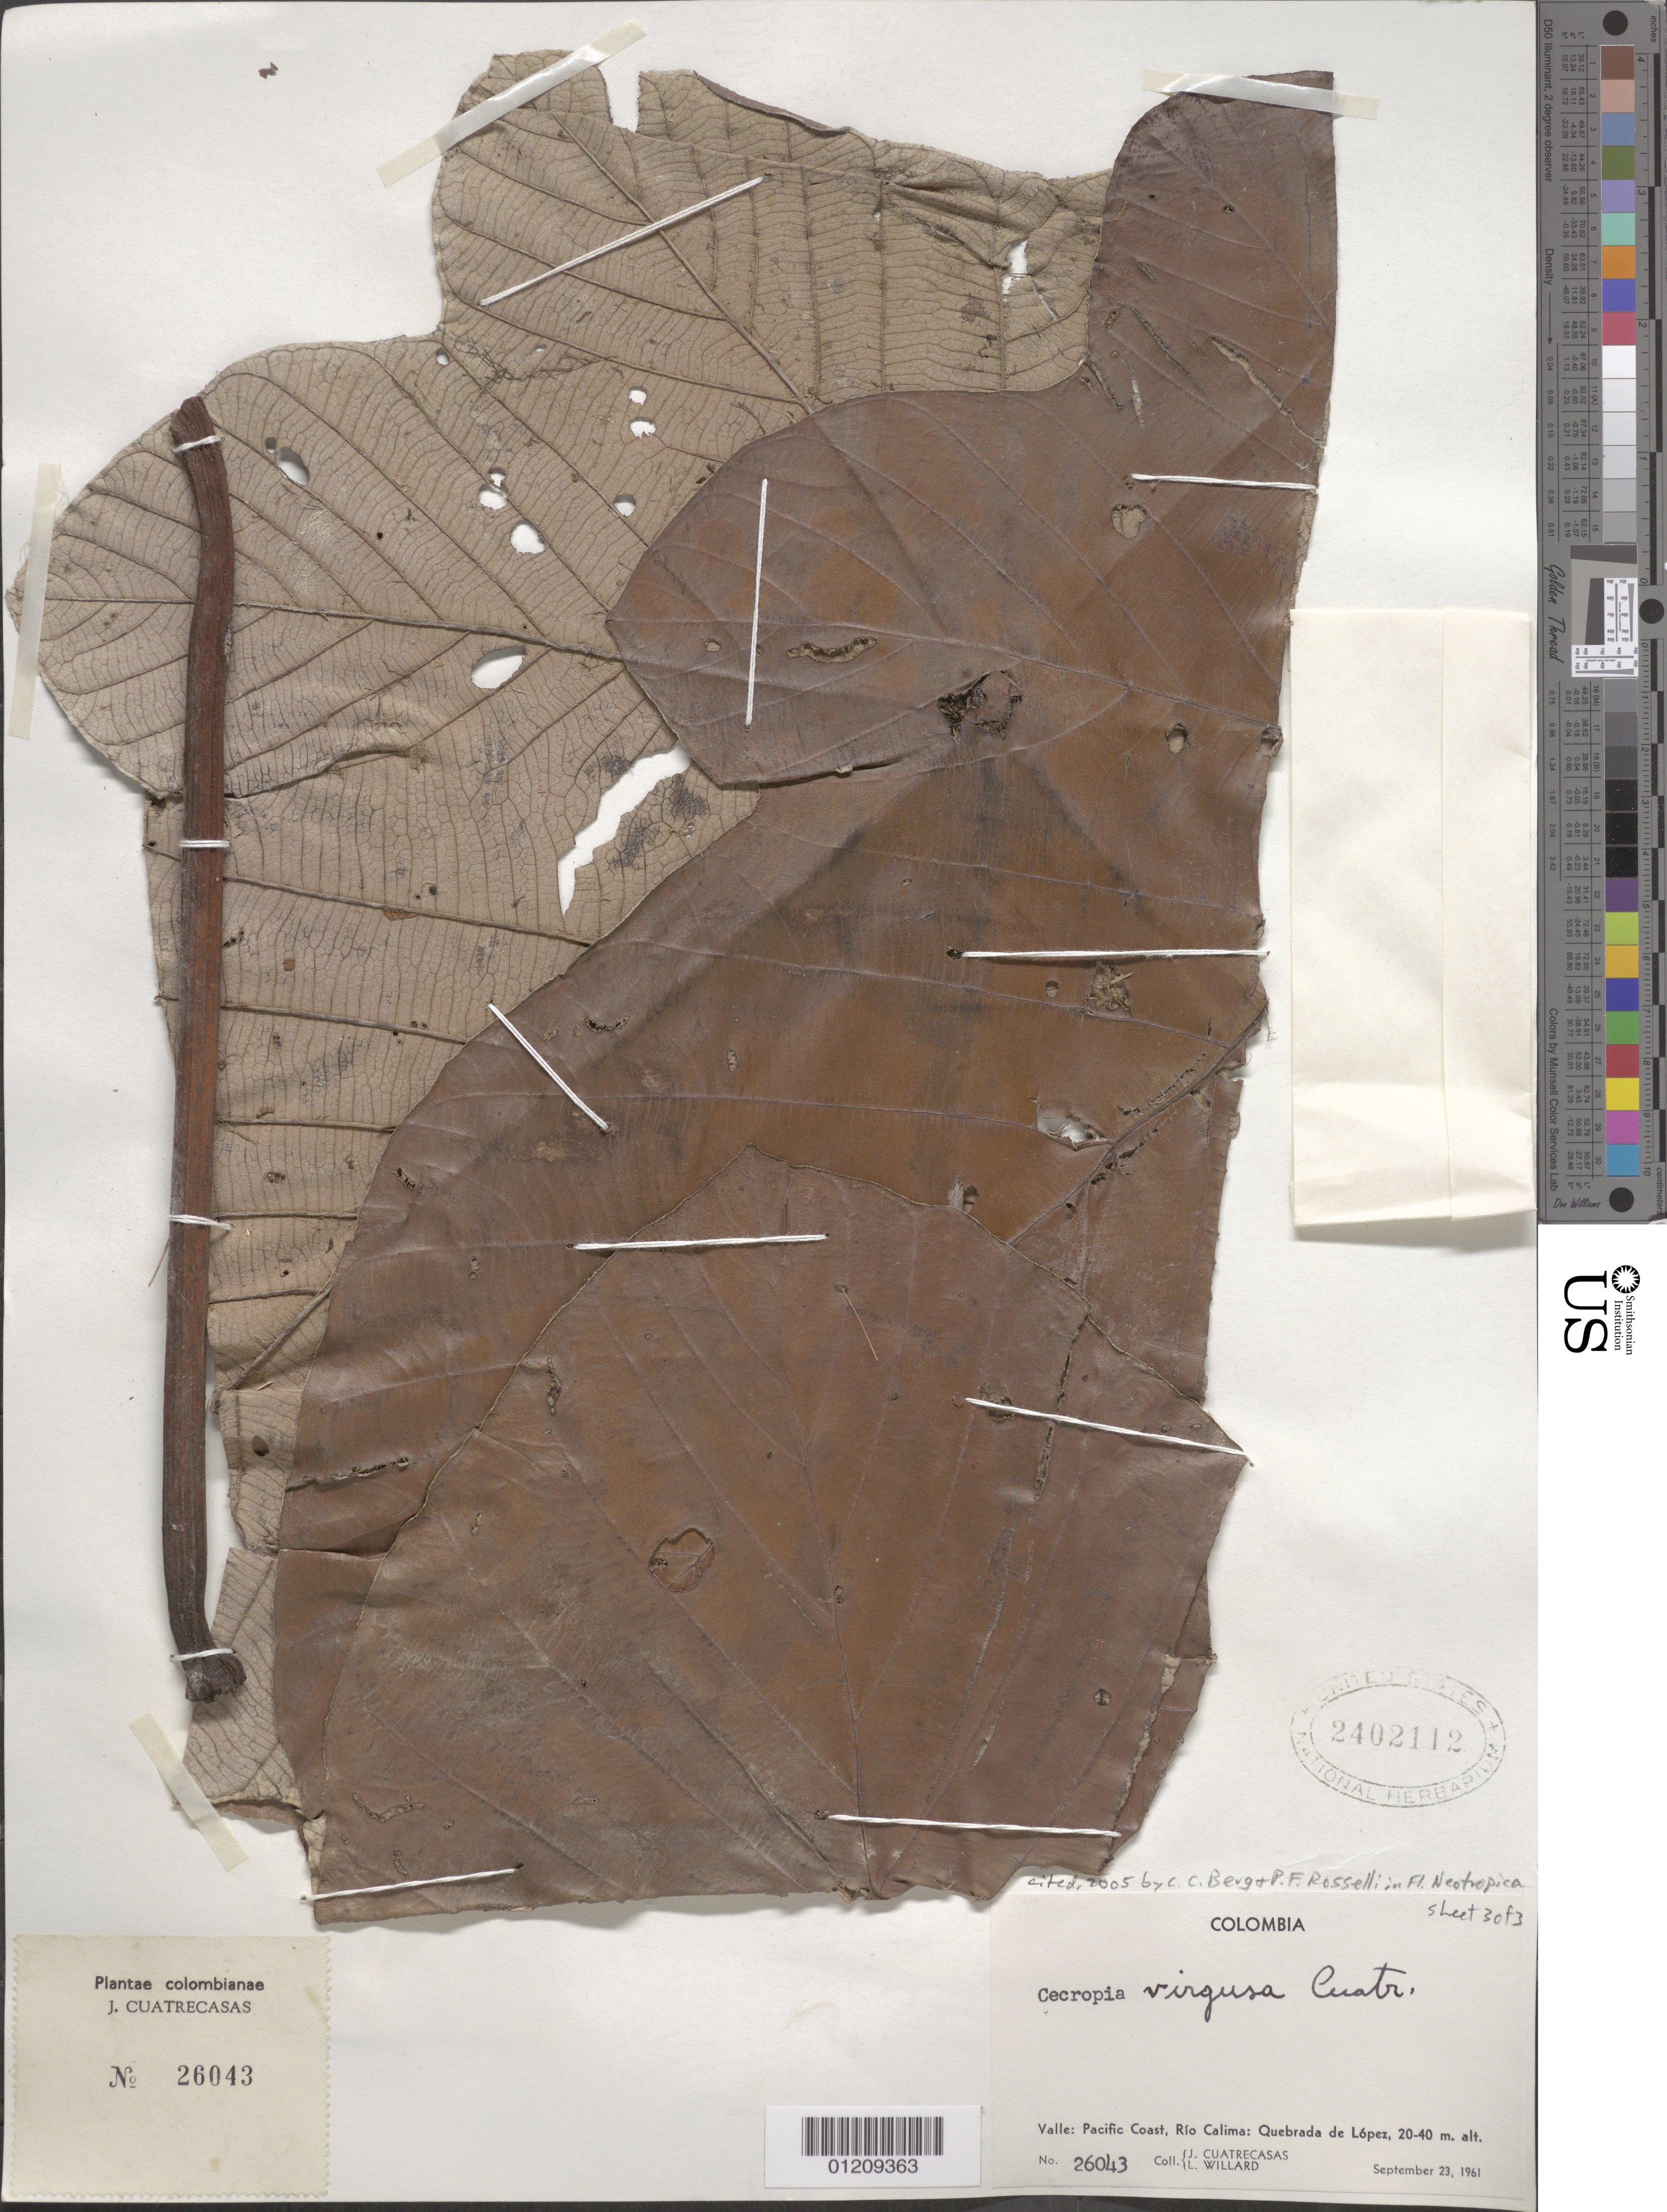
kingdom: Plantae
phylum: Tracheophyta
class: Magnoliopsida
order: Rosales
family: Urticaceae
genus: Cecropia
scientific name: Cecropia virgusa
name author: Cuatrec.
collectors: J. Cuatrecasas & L. Willard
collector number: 26043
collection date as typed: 23 Sep 1961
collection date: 1961-09-23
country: Colombia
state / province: Valle del Cauca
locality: Pacific Coast, Río Calima: Quebrada de López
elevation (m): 20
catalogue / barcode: US 2402112